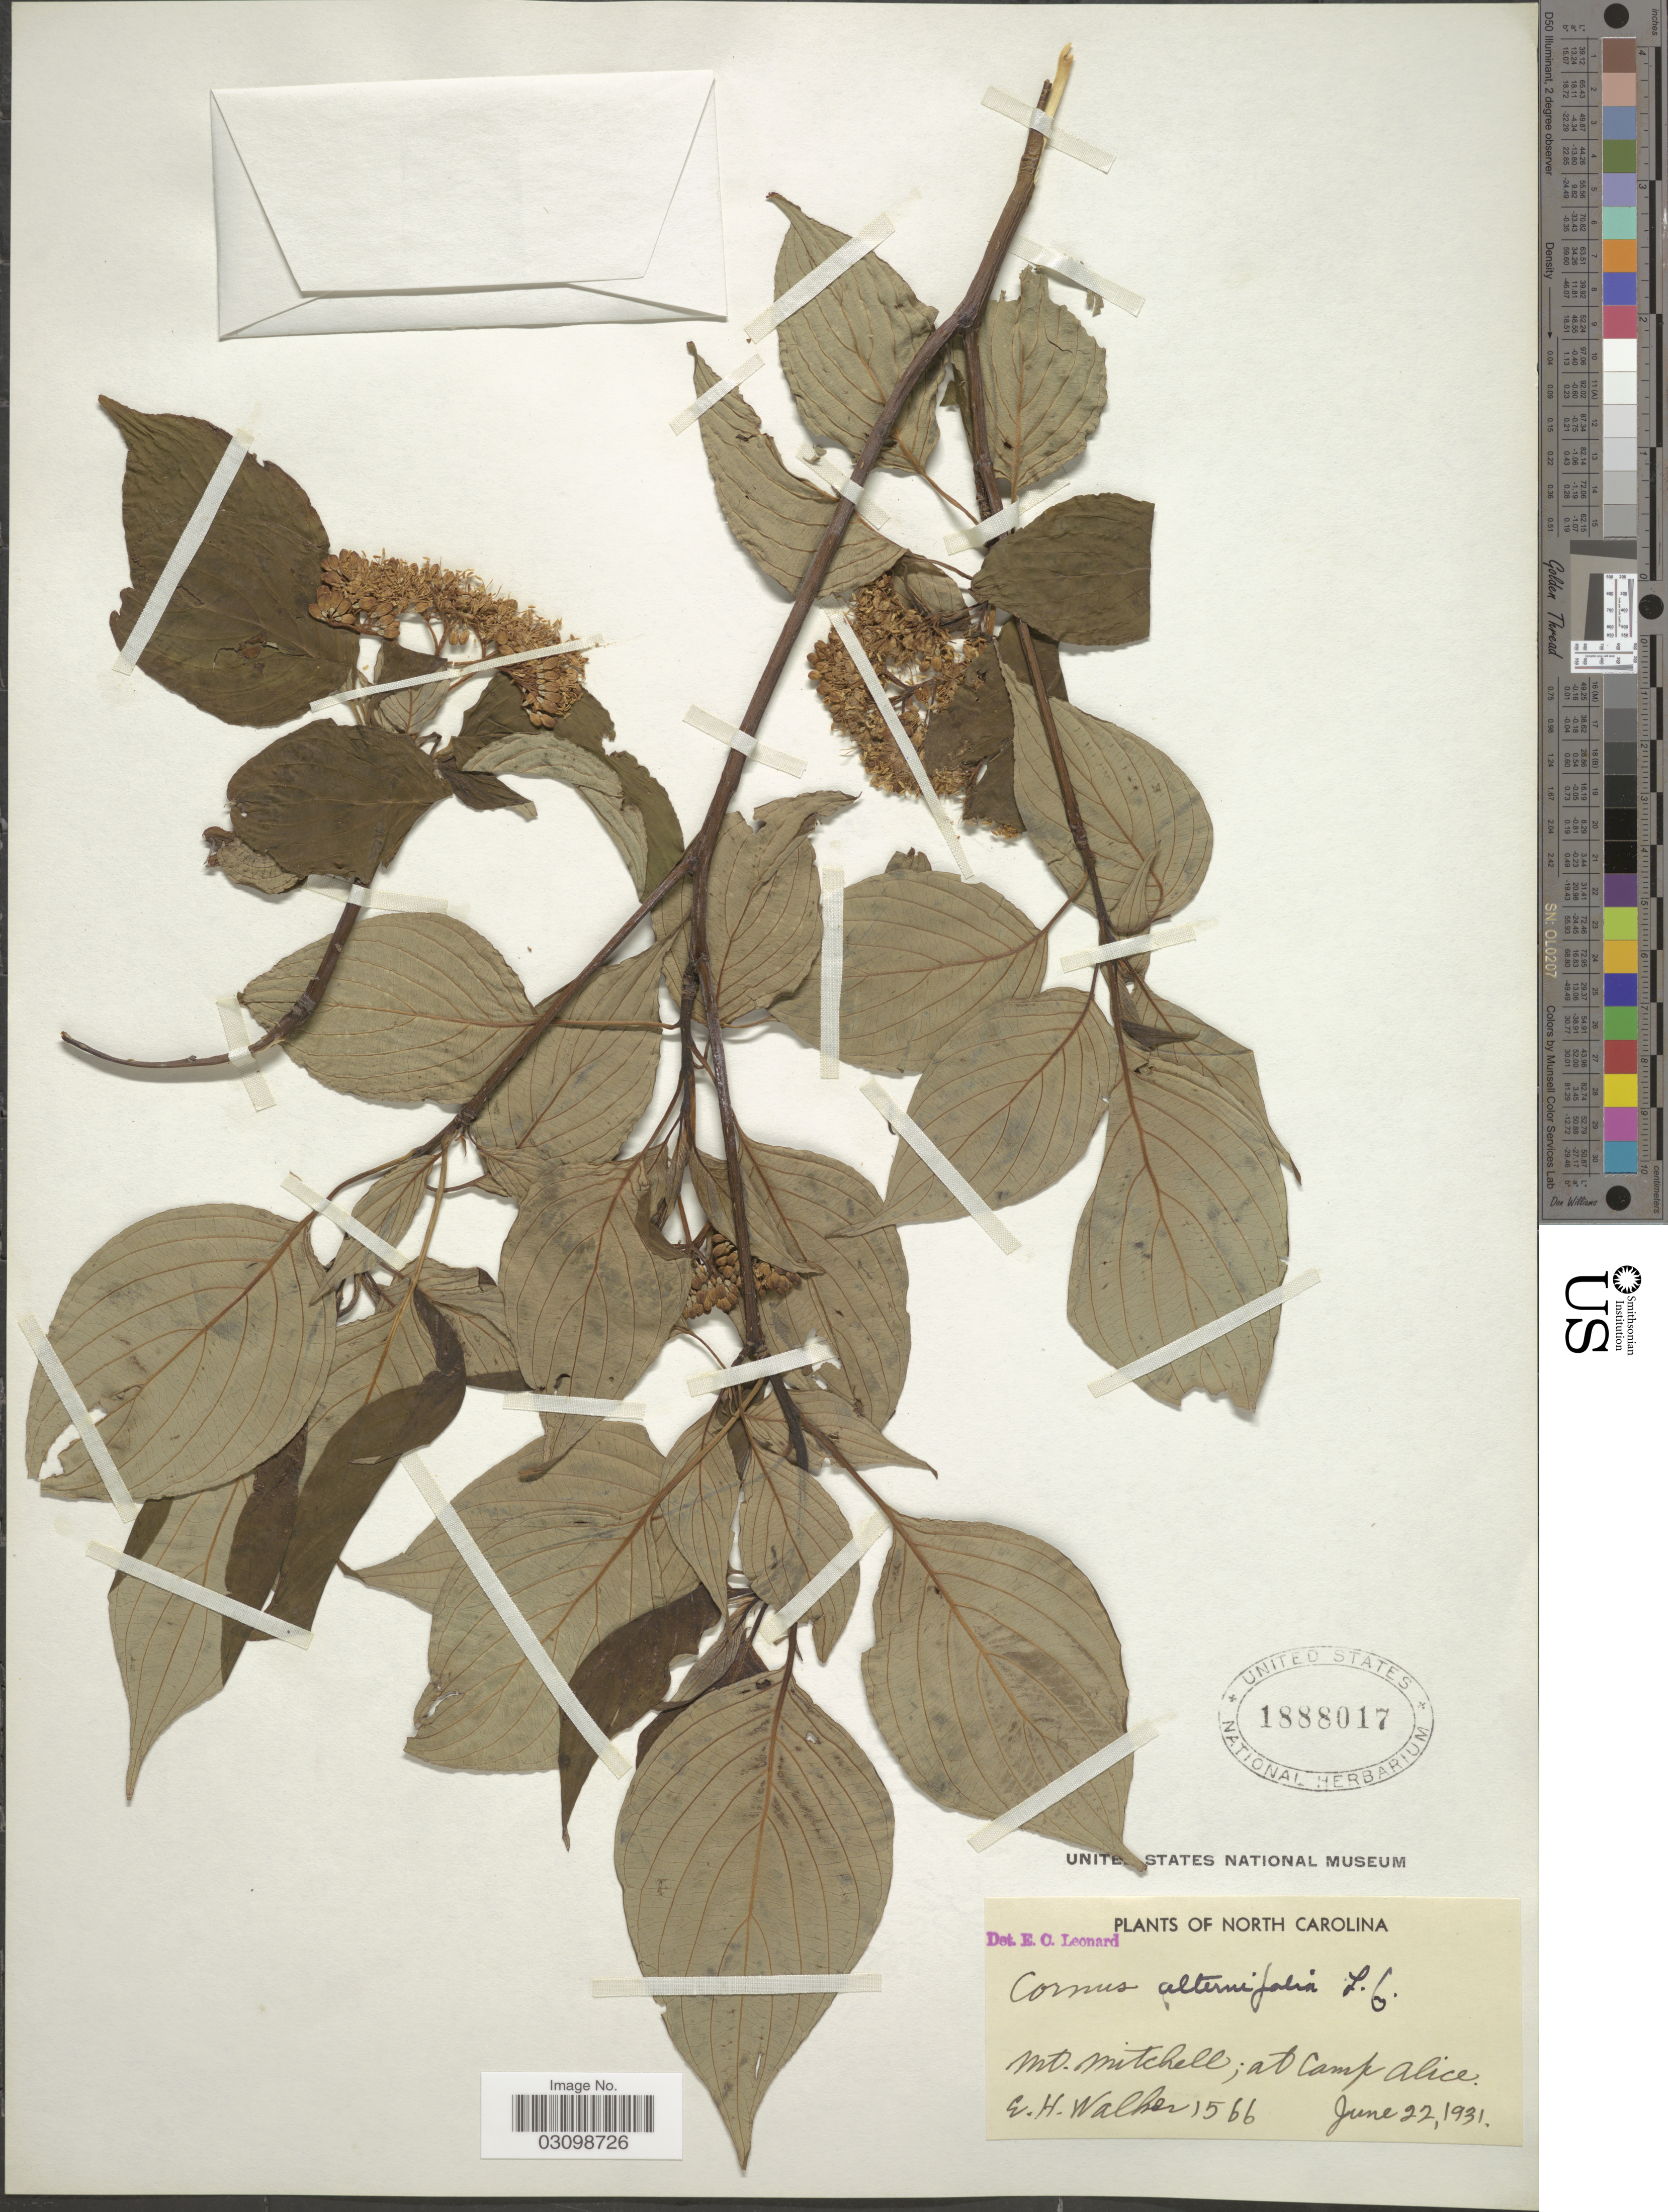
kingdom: Plantae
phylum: Tracheophyta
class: Magnoliopsida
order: Cornales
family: Cornaceae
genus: Cornus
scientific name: Cornus alternifolia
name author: L.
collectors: E. H. Walker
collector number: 1566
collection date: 1931-06-22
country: United States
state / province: North Carolina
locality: Mt. Mitchell; at Camp Alice.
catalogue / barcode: US 1888017